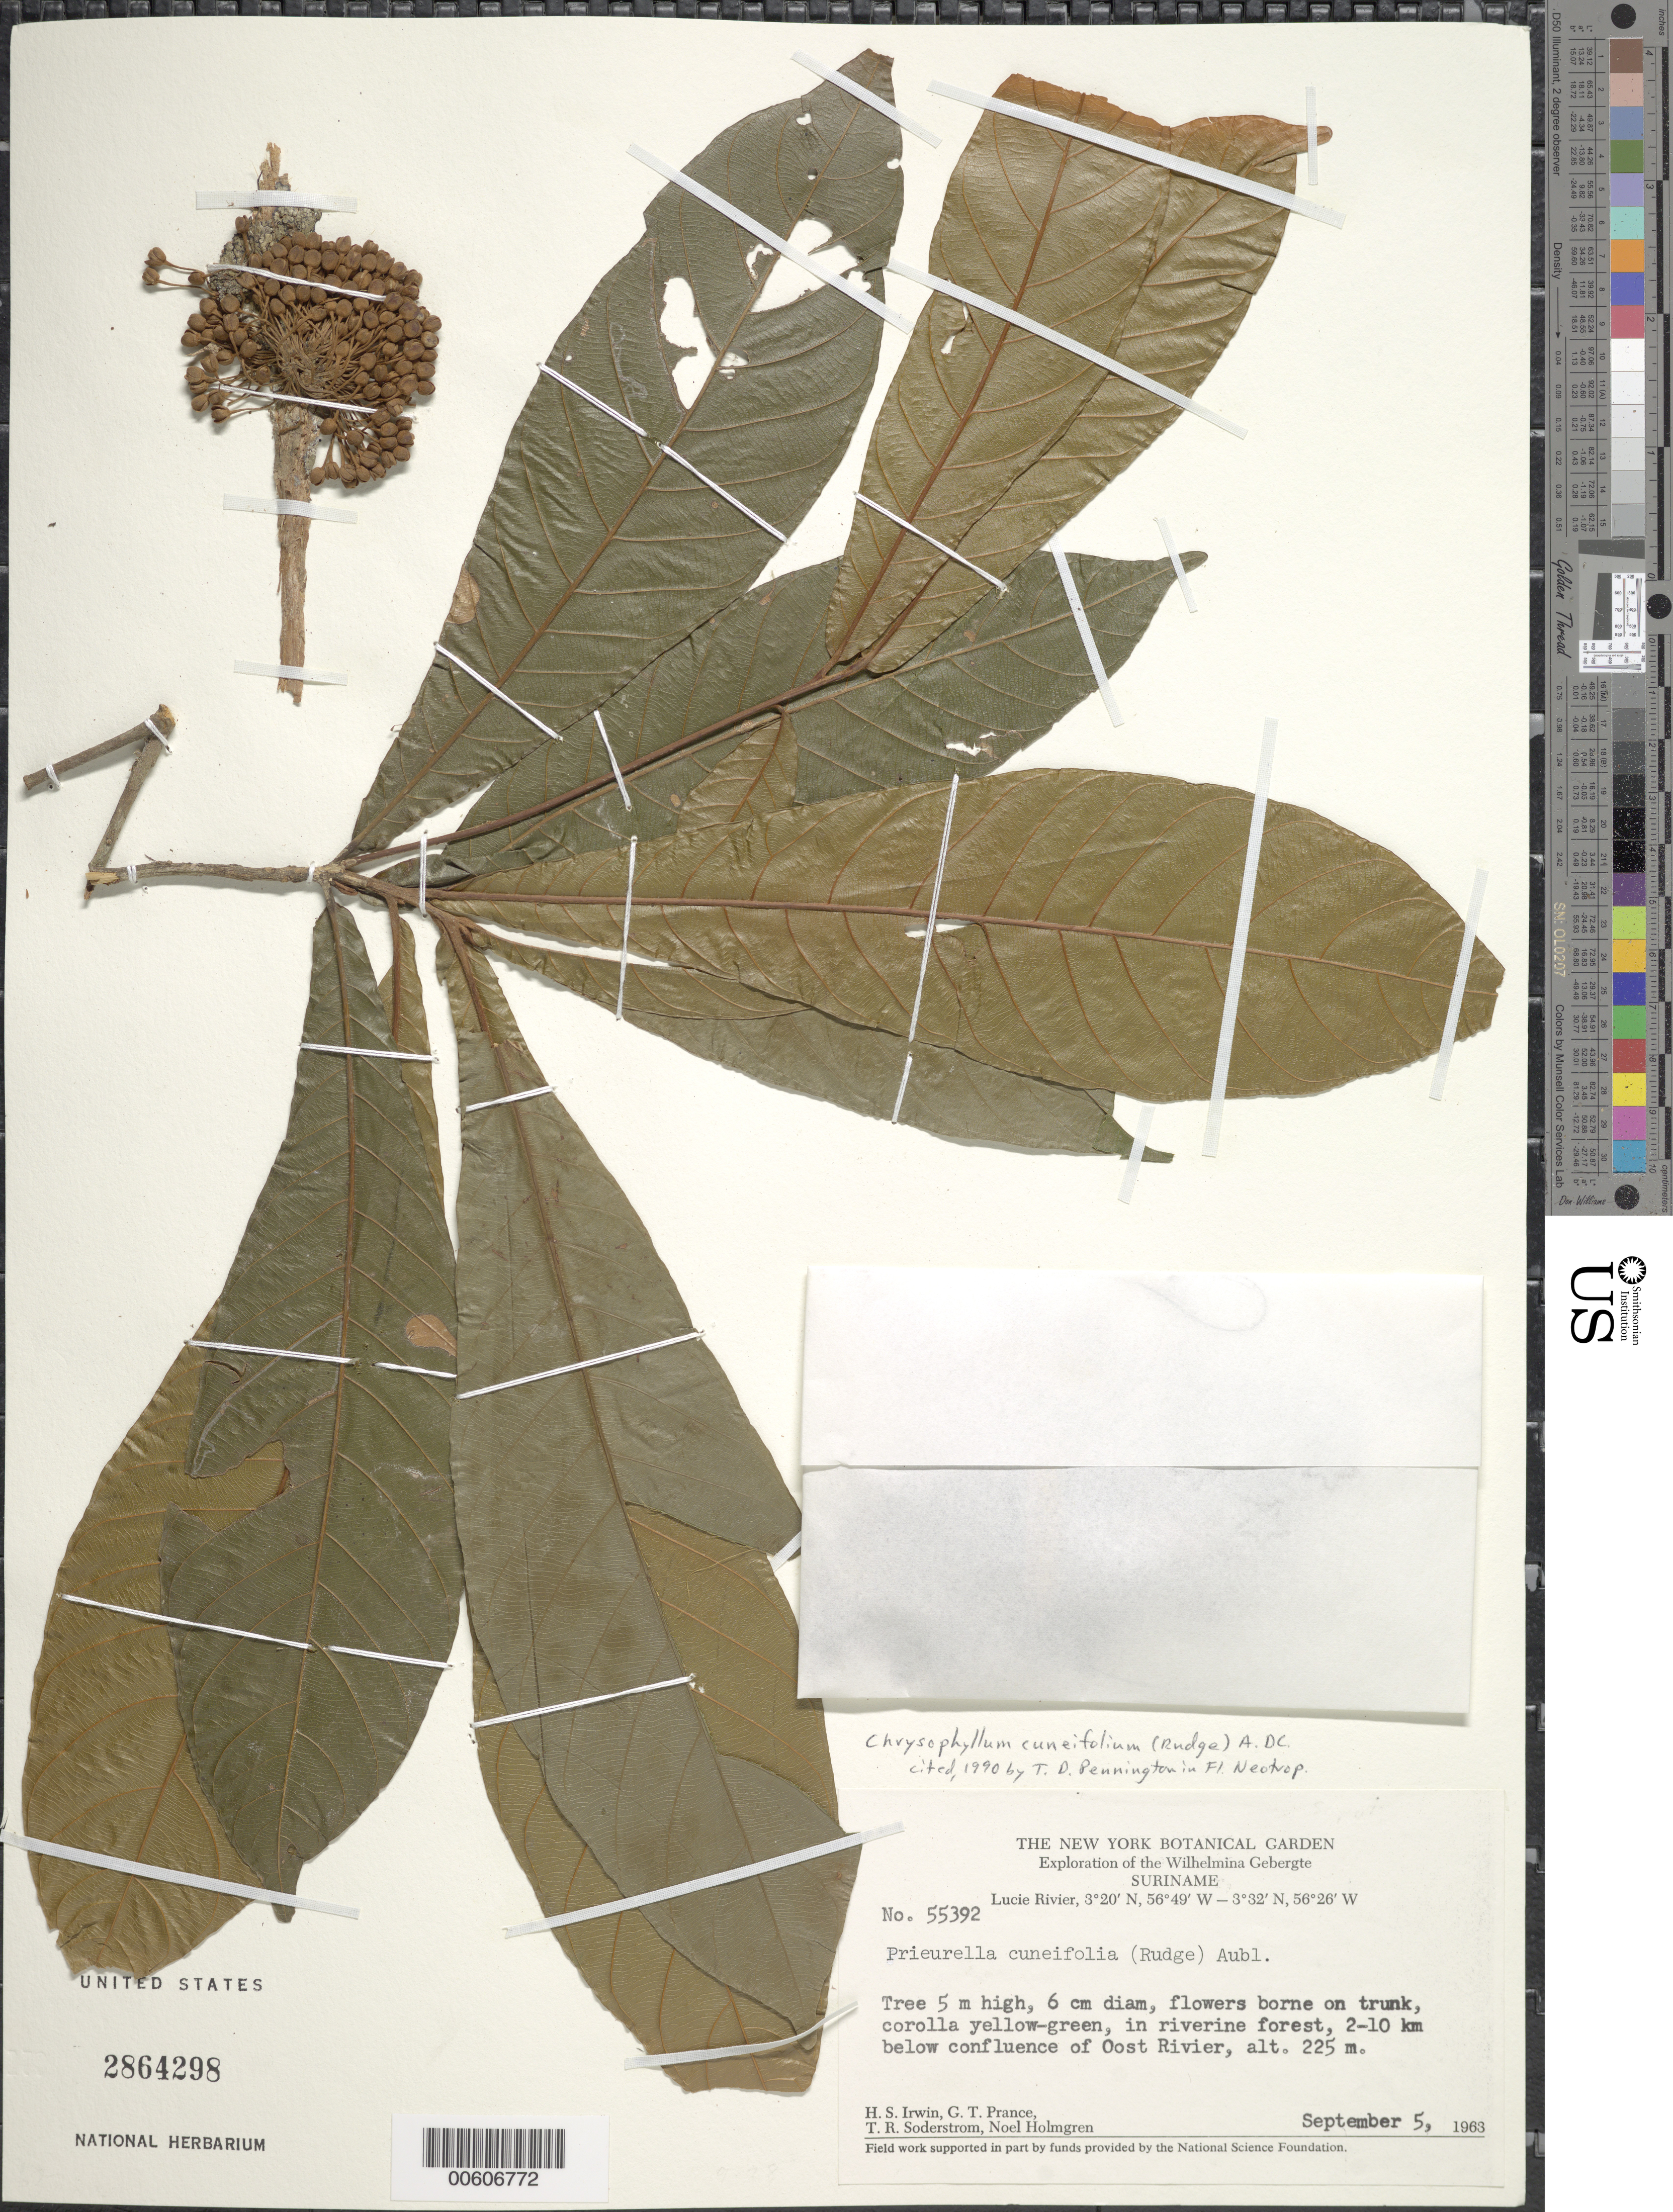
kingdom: Plantae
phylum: Tracheophyta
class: Magnoliopsida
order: Ericales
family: Sapotaceae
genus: Chrysophyllum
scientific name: Chrysophyllum cuneifolium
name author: (Rudge) A. DC.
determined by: Pennington, T. D., (K)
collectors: H. Irwin, G. T. Prance, T. R. Soderstrom & N. H. Holmgren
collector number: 55392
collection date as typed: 5-Sep-63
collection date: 1963-09-05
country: Suriname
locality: Lucie R., 2-10 km below confl. with Oost R., Wilhelmina Gebergte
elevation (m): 225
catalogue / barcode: US 2864298